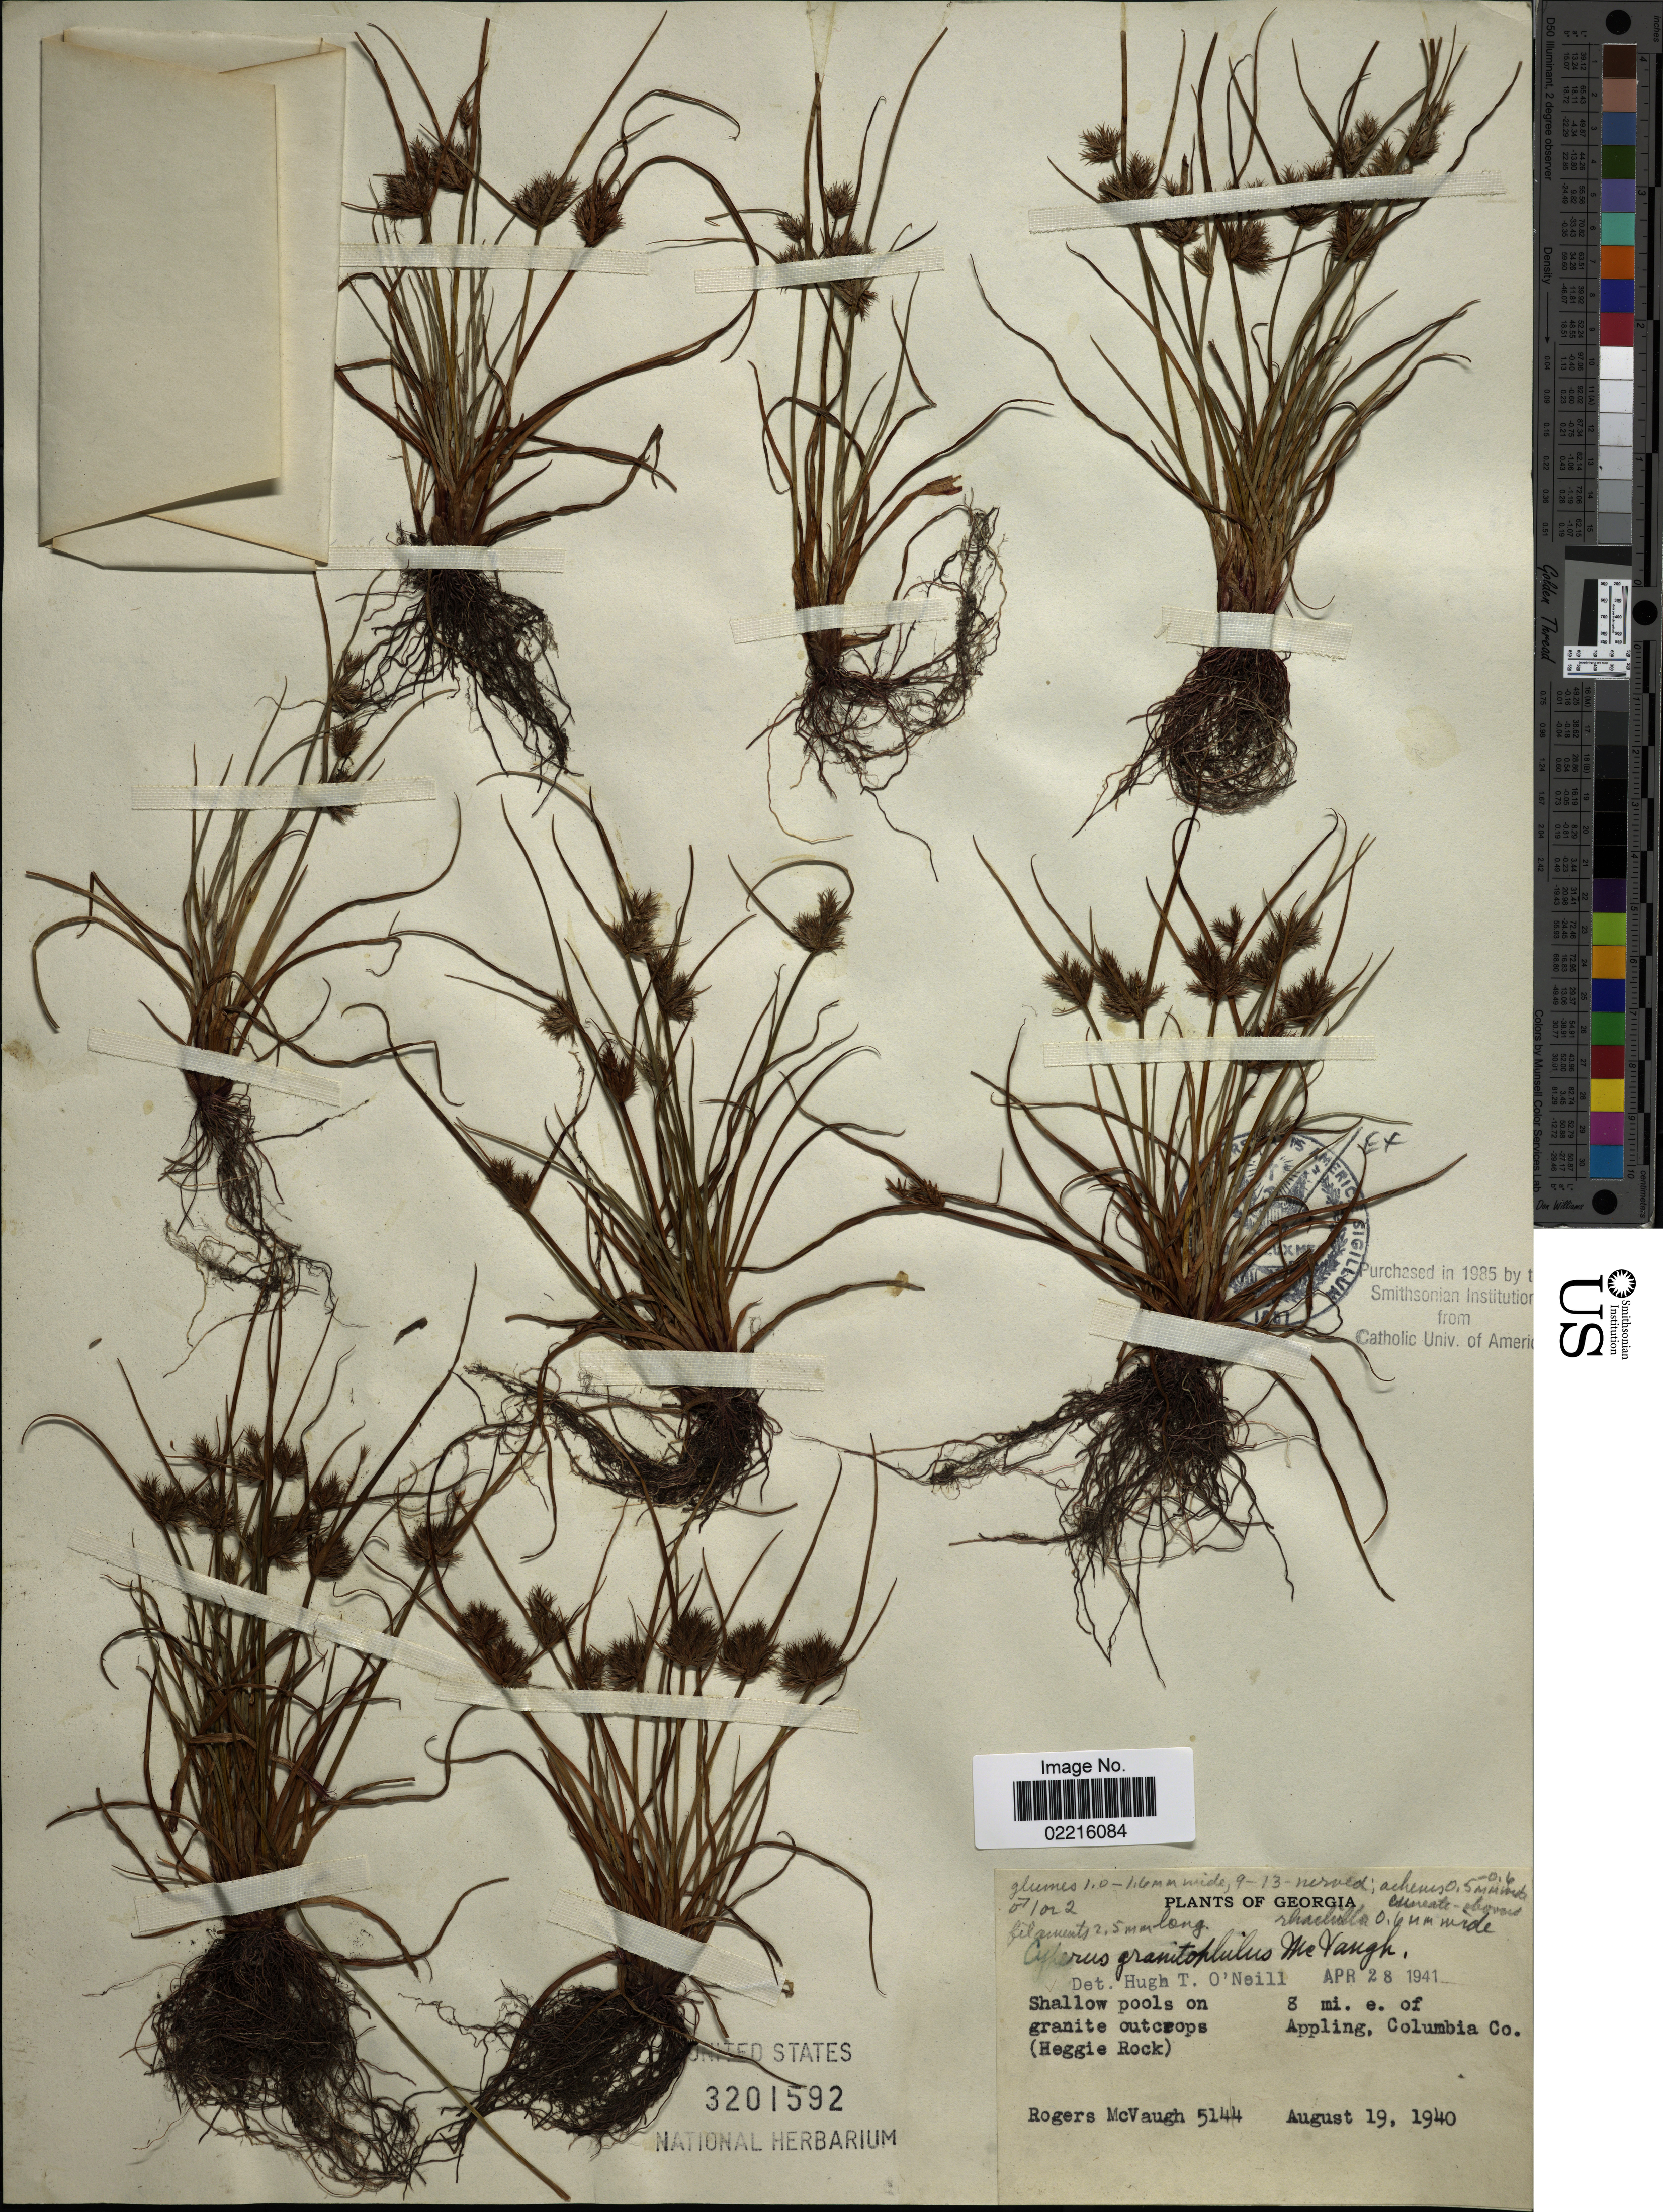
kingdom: Plantae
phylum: Tracheophyta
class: Liliopsida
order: Poales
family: Cyperaceae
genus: Cyperus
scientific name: Cyperus granitophilus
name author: McVaugh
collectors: R. McVaugh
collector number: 5144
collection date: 1940-08-19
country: United States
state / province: Georgia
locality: Shallow pools on granite outcrops (Heggie Rock), 8 mi e. of Appling, Columbia Co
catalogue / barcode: US 3201592